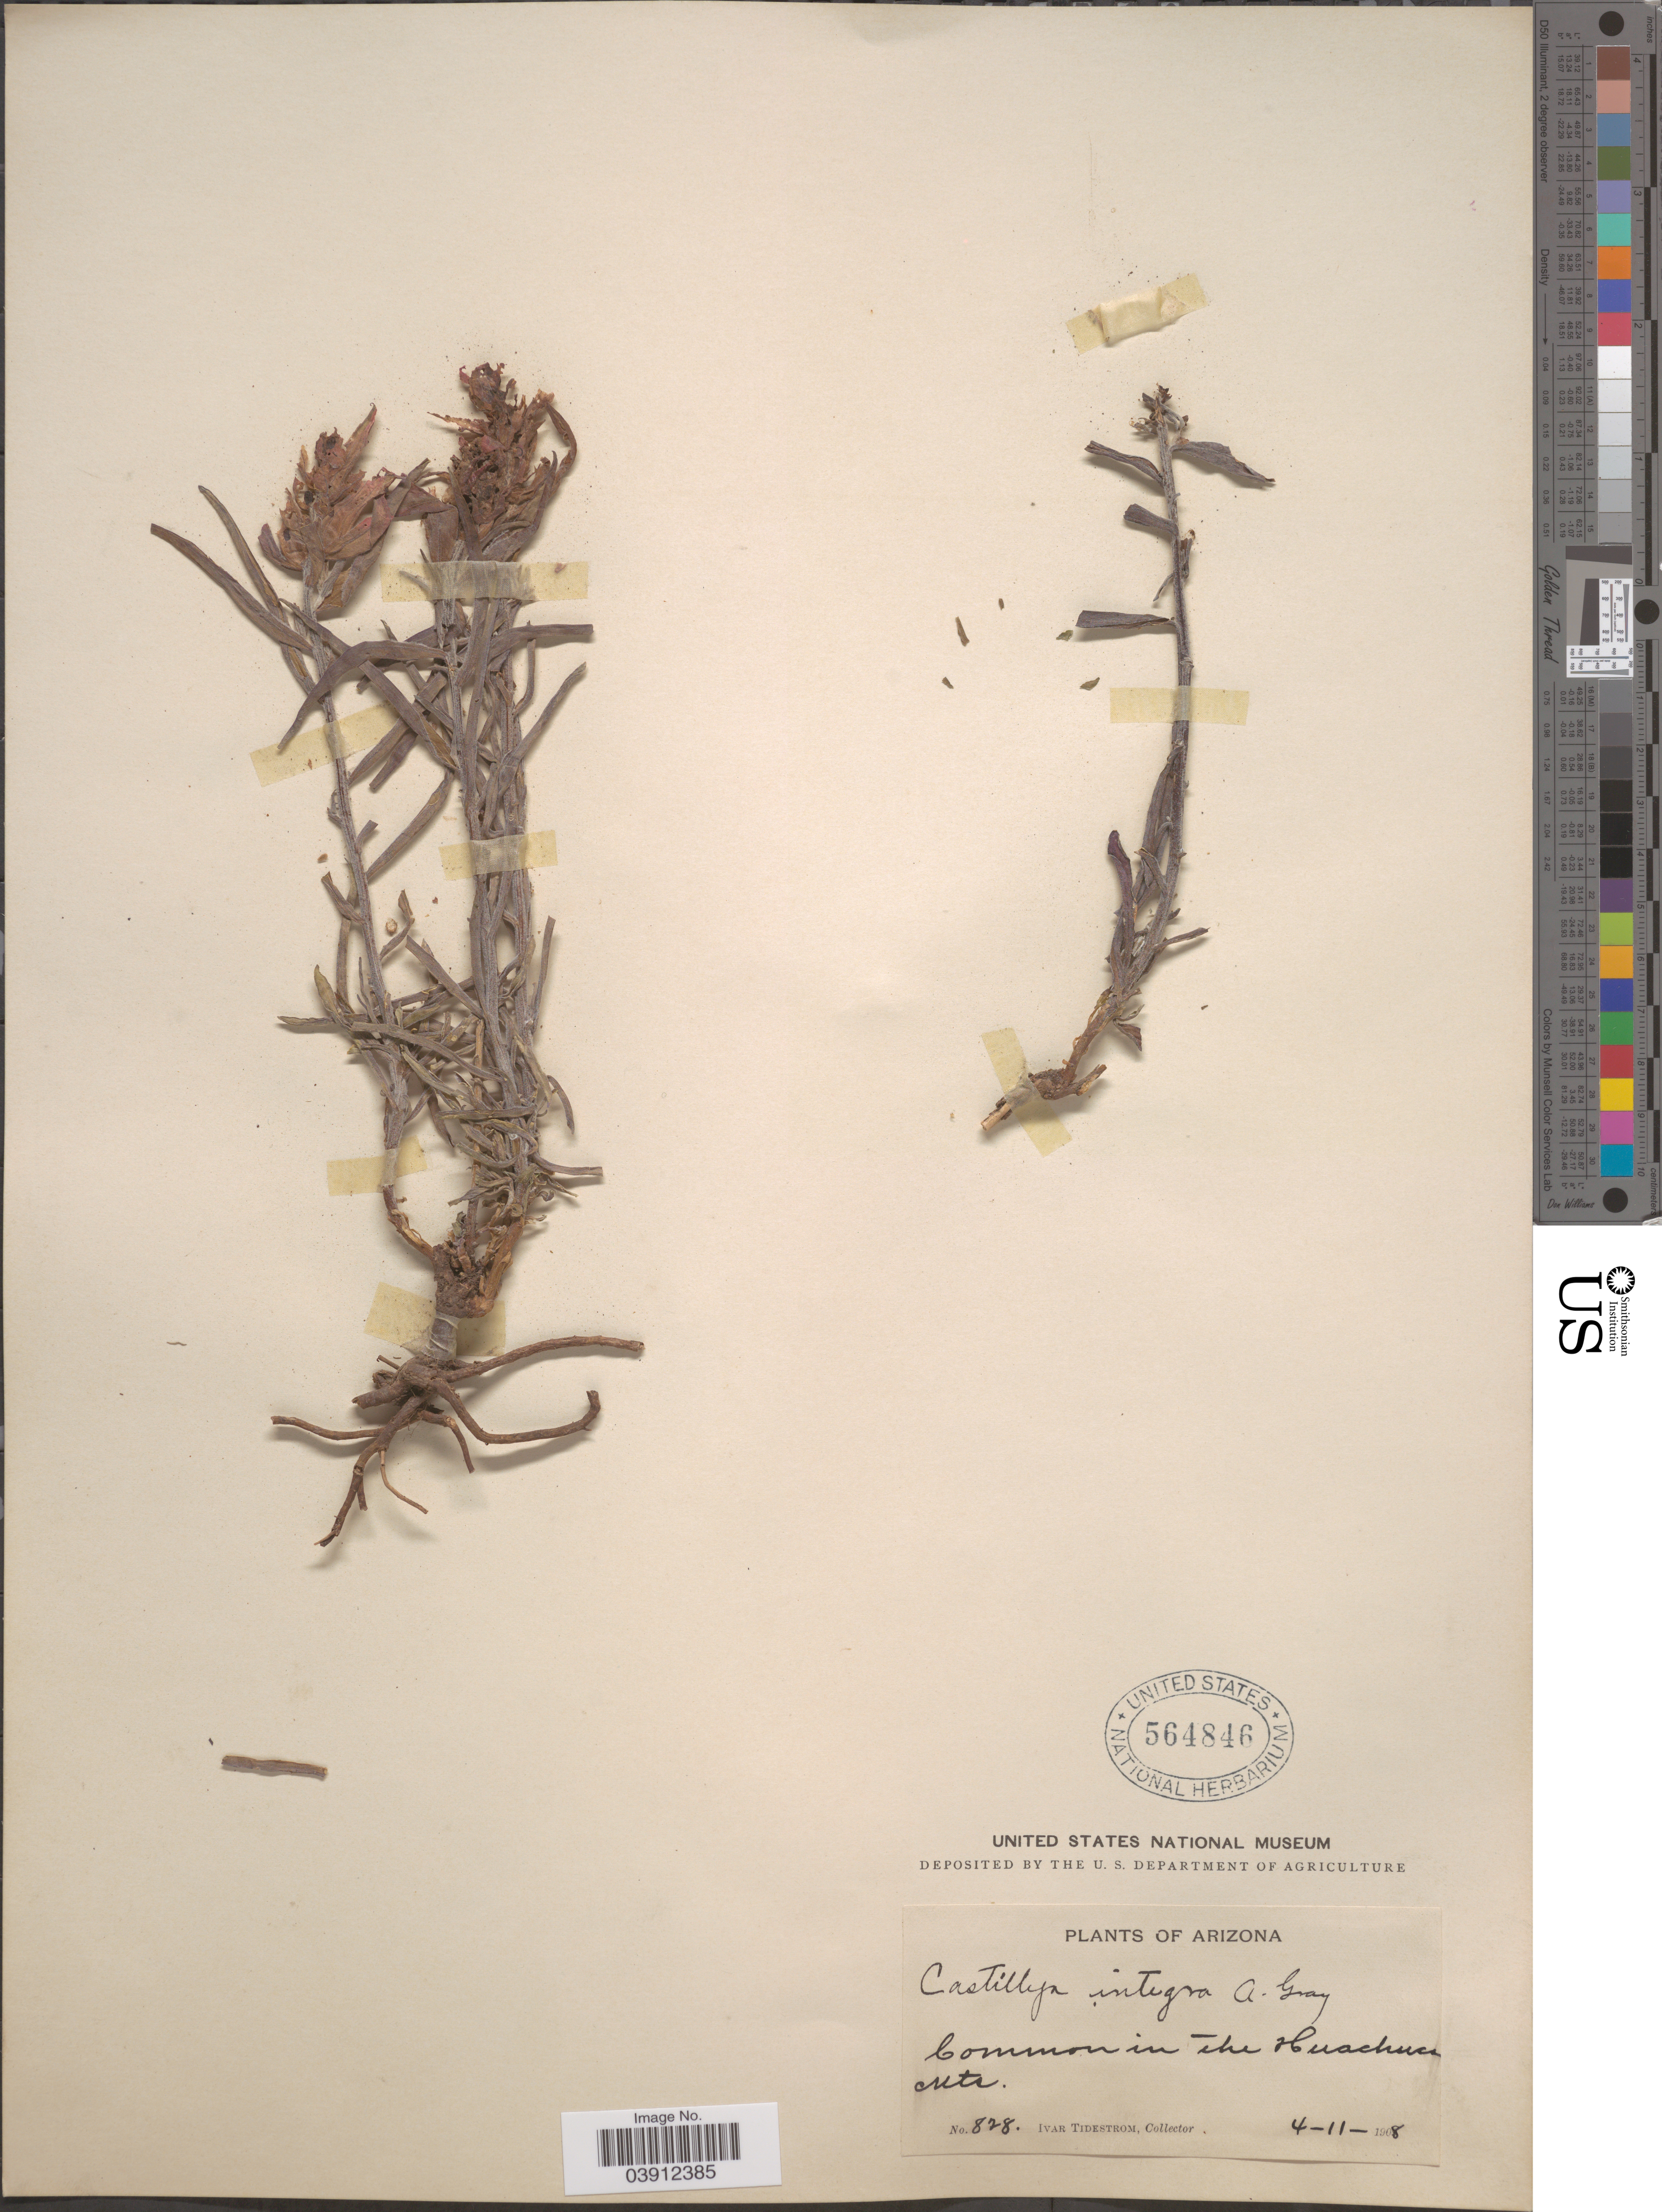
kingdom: Plantae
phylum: Tracheophyta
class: Magnoliopsida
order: Lamiales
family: Orobanchaceae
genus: Castilleja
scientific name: Castilleja integra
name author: A. Gray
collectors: I. F. Tidestrom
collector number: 828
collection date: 1908-04-11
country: United States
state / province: Arizona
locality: In the Huachuca Mts.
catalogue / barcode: US 564846